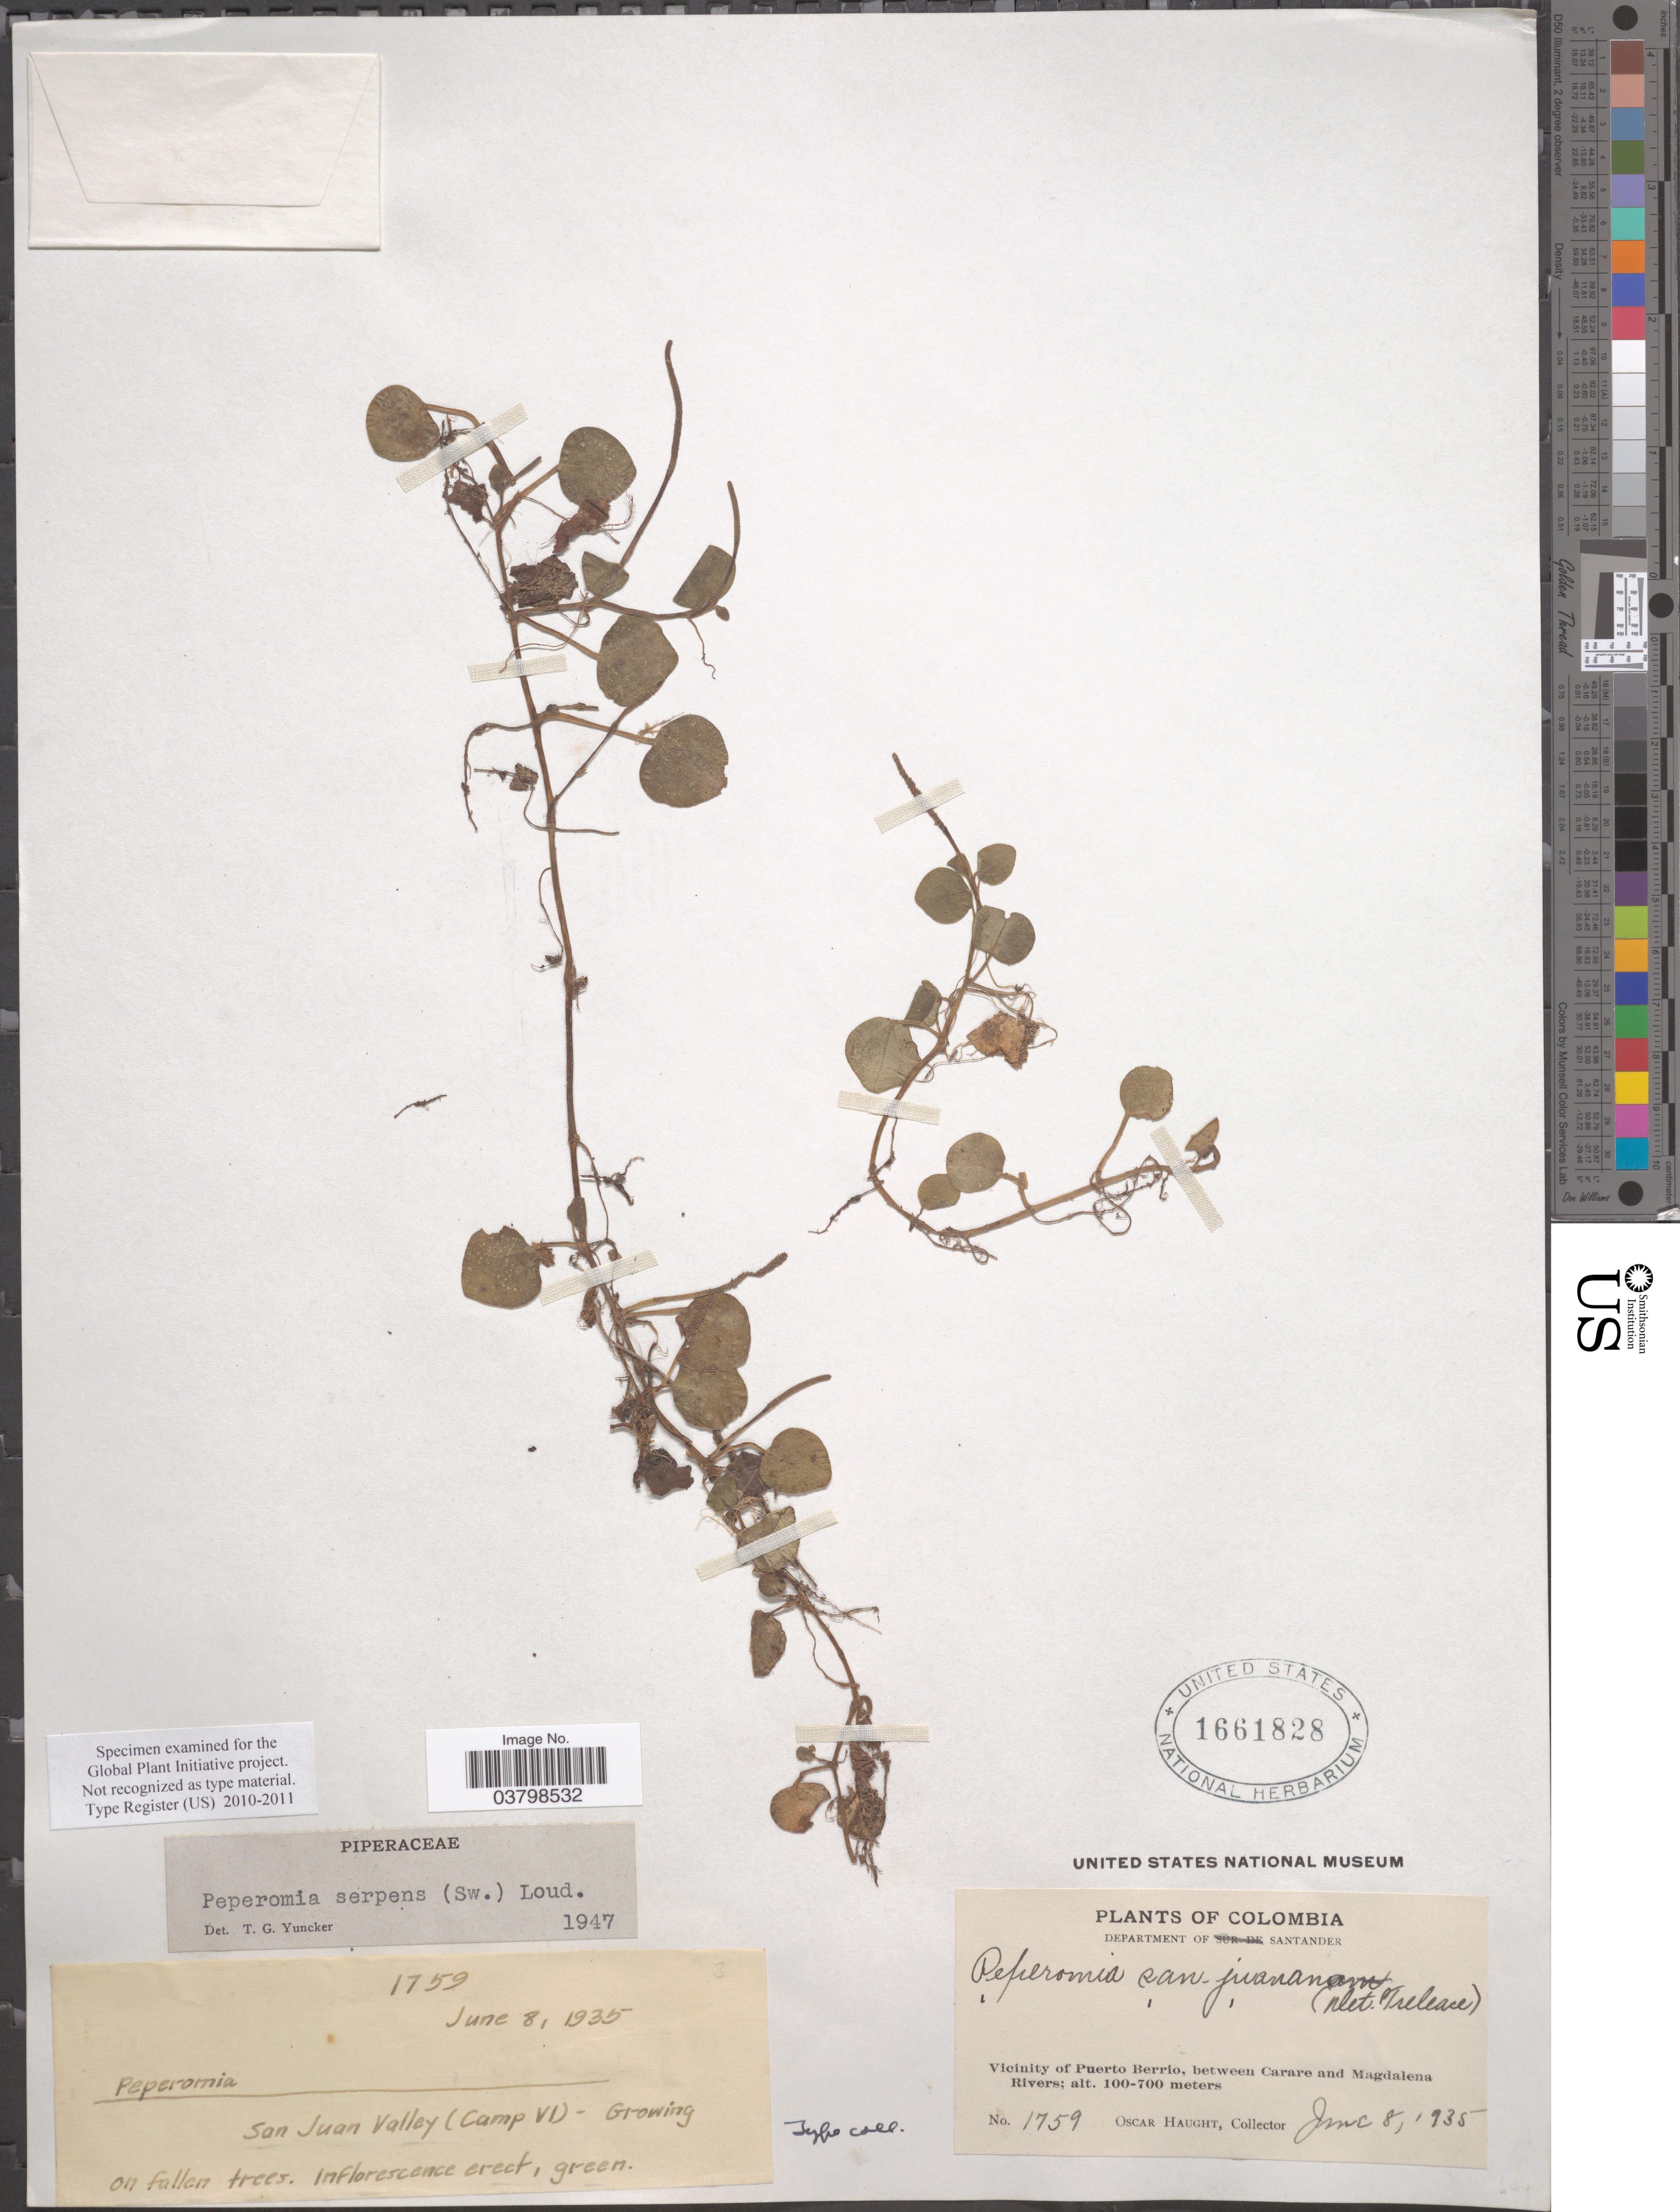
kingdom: Plantae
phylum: Tracheophyta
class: Magnoliopsida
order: Piperales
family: Piperaceae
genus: Peperomia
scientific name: Peperomia serpens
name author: (Sw.) Loudon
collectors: O. L. Haught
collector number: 1759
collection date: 1935-03-08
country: Colombia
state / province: Santander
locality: Department of Santander. Vicinity of Puerto Berrio, between Carare and Magdalena Rivers. San Juan Valley (Camp VI).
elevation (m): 100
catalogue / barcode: US 1661828